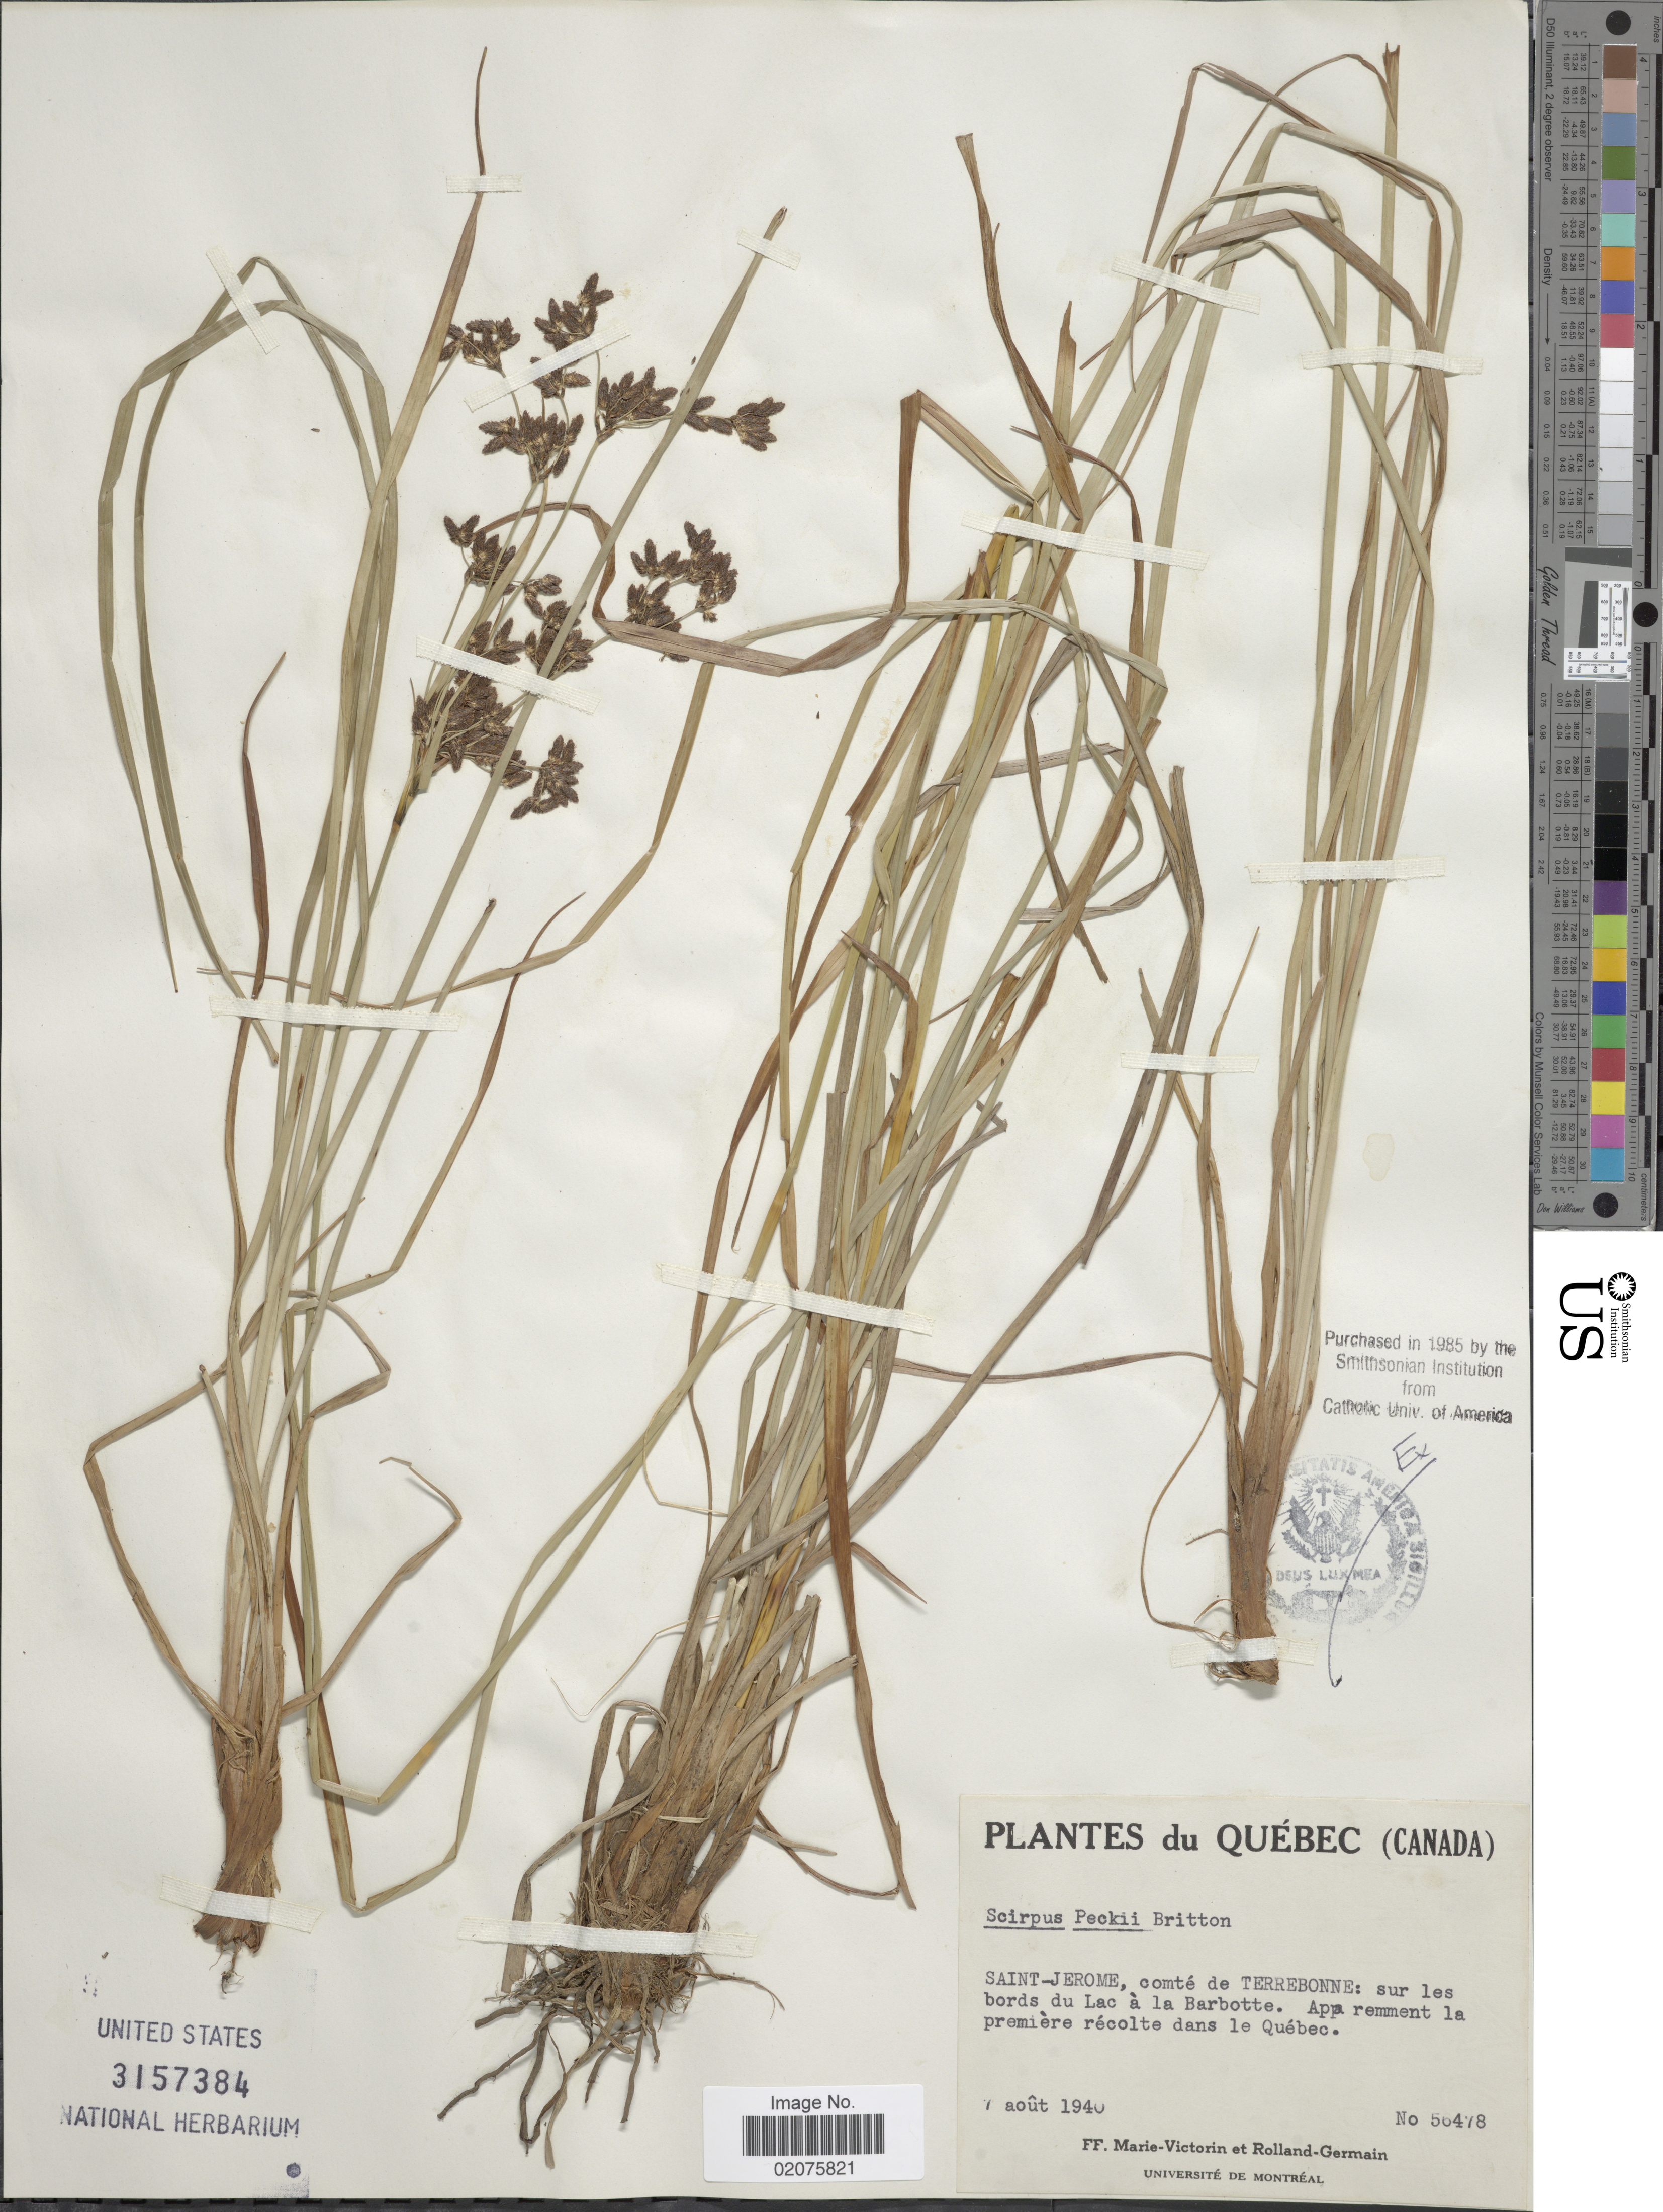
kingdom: Plantae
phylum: Tracheophyta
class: Liliopsida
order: Poales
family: Cyperaceae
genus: Scirpus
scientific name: Scirpus x peckii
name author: Britton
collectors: F. Marie-Victorin & Rolland-Germain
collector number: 56478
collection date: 1940-08-07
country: Canada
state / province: Quebec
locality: Saint-Jerome, comte de Terrebonne: sur les bords du Lac a la barbotte. App remment la premiere recolte dans le Quebec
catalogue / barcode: US 3157384